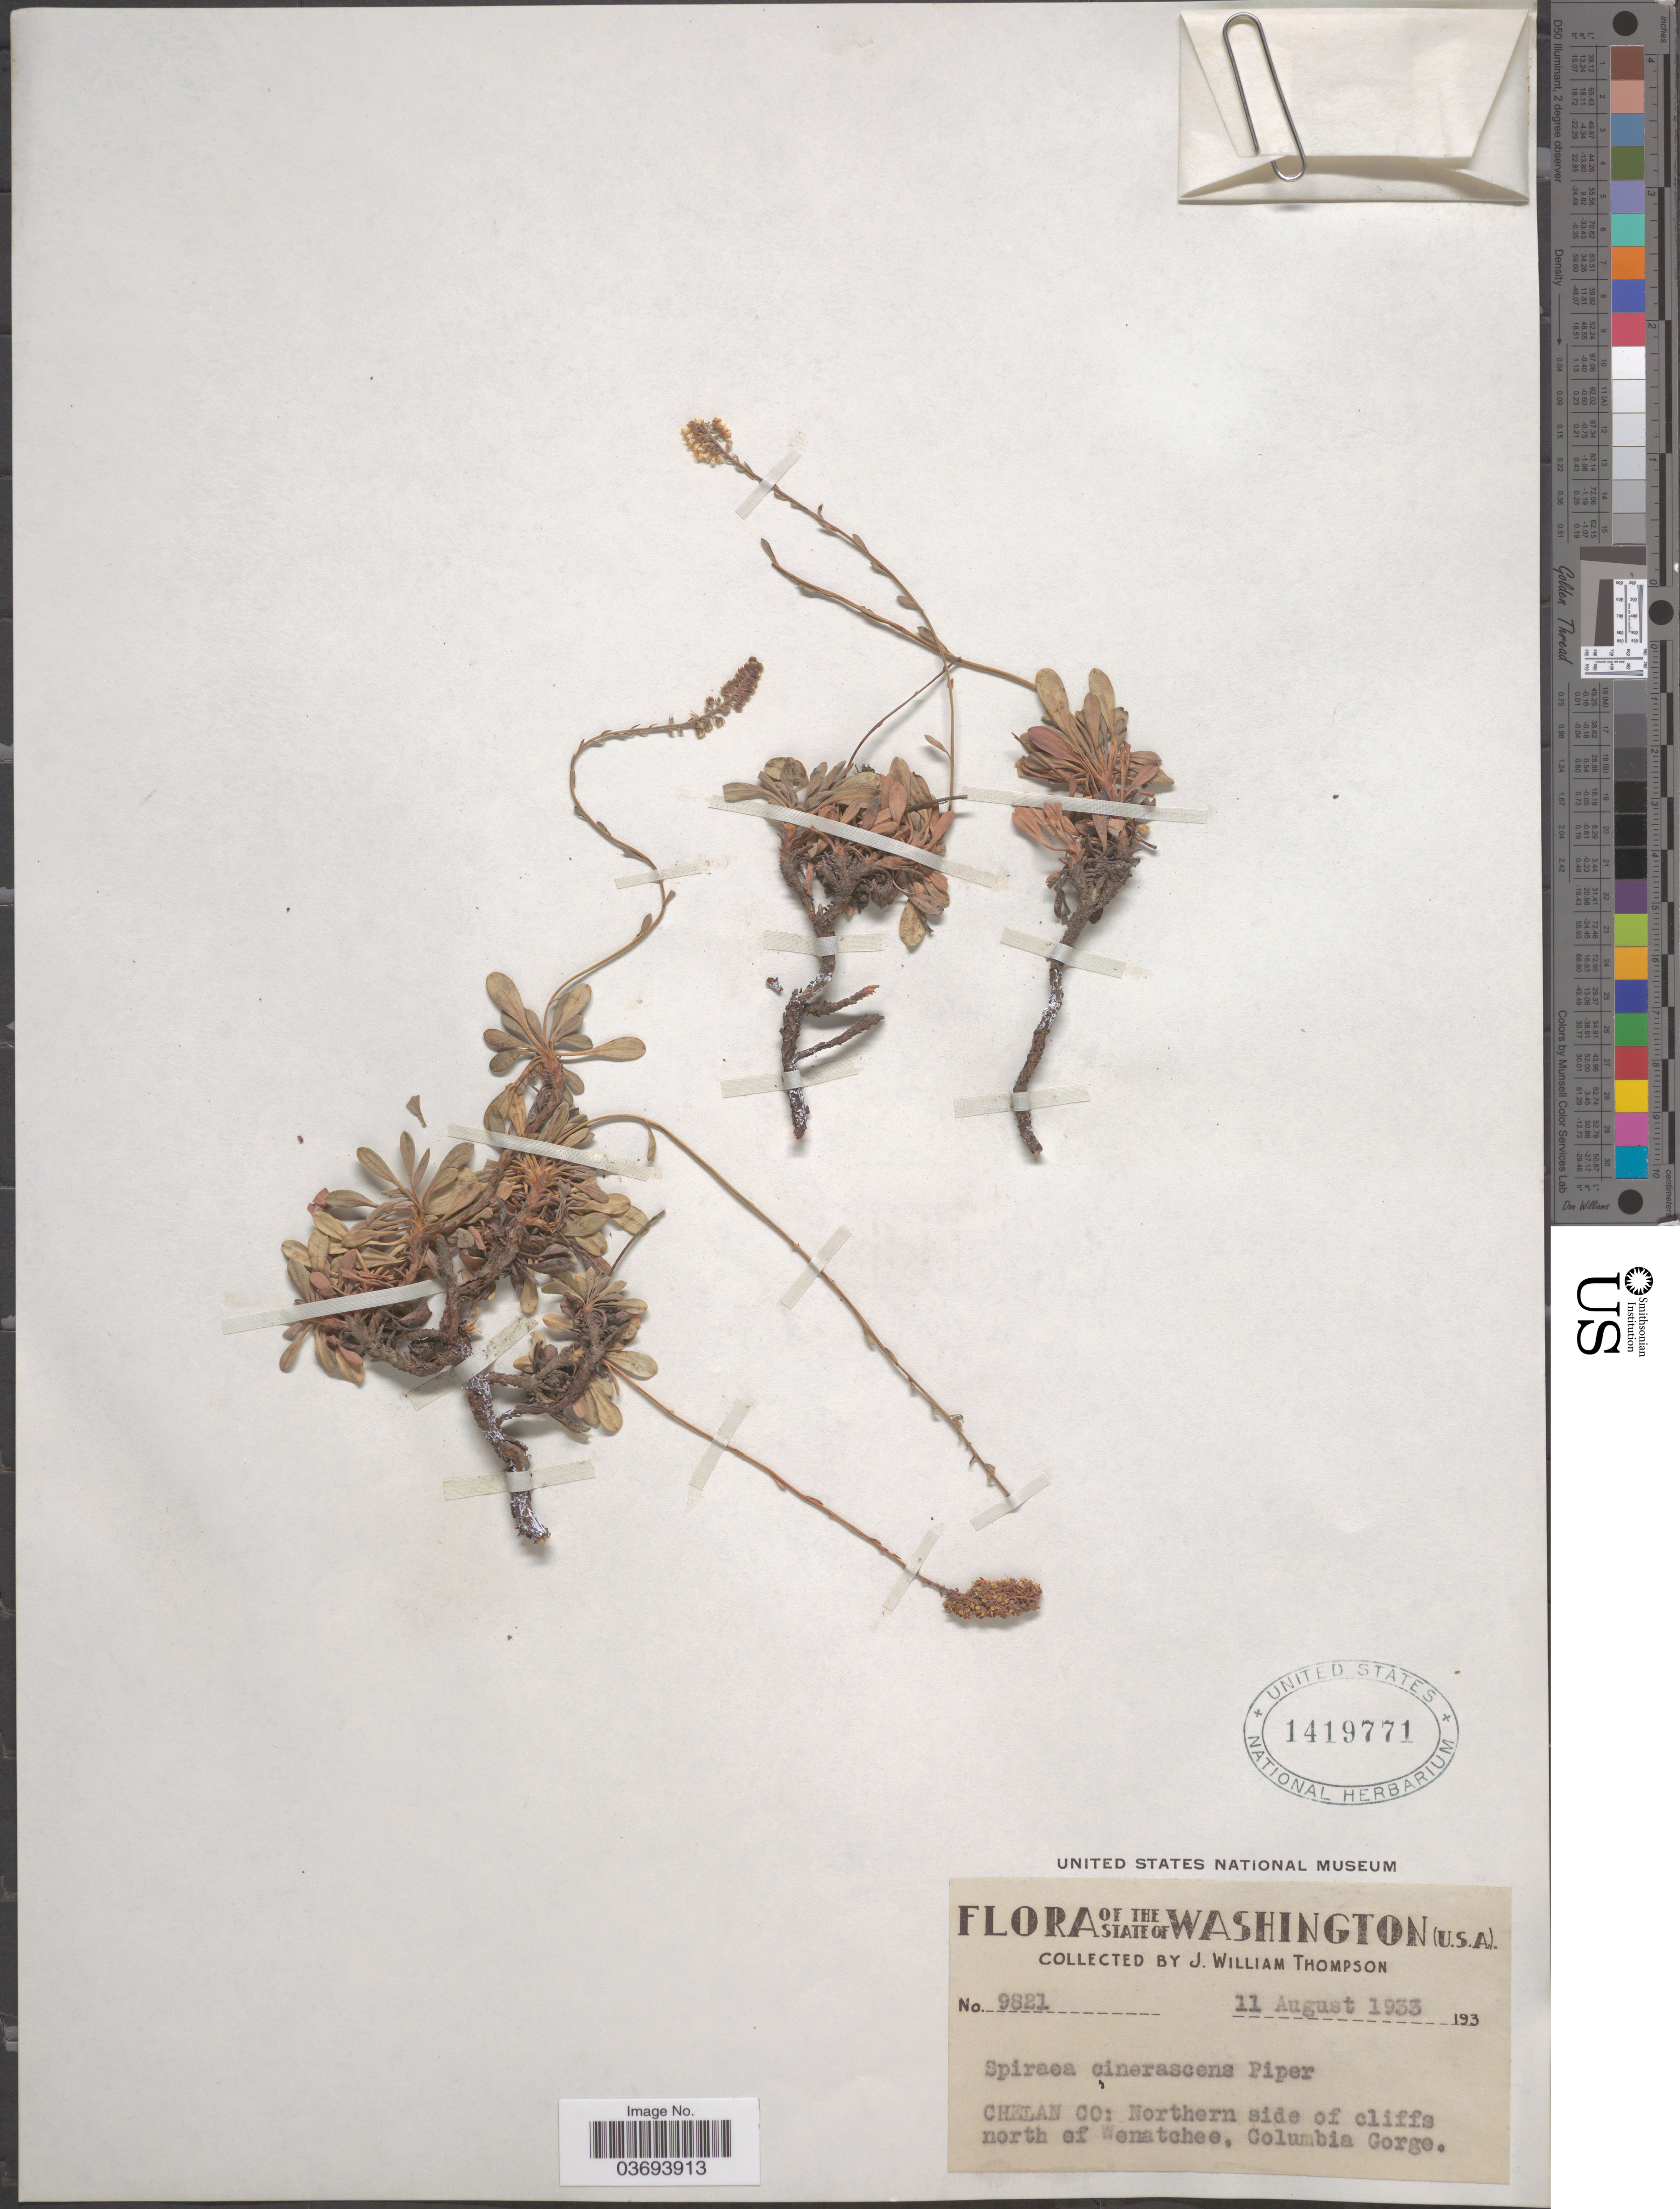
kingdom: Plantae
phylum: Tracheophyta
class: Magnoliopsida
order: Rosales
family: Rosaceae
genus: Petrophytum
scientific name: Petrophytum cinerascens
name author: (Piper) Rydb.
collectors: J. W. Thompson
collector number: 9821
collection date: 1933-08-11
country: United States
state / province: Washington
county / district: Chelan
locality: Chelan Co: Northern side of cliffs north of Wenatchee, Columbia Gorge.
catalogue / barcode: US 1419771